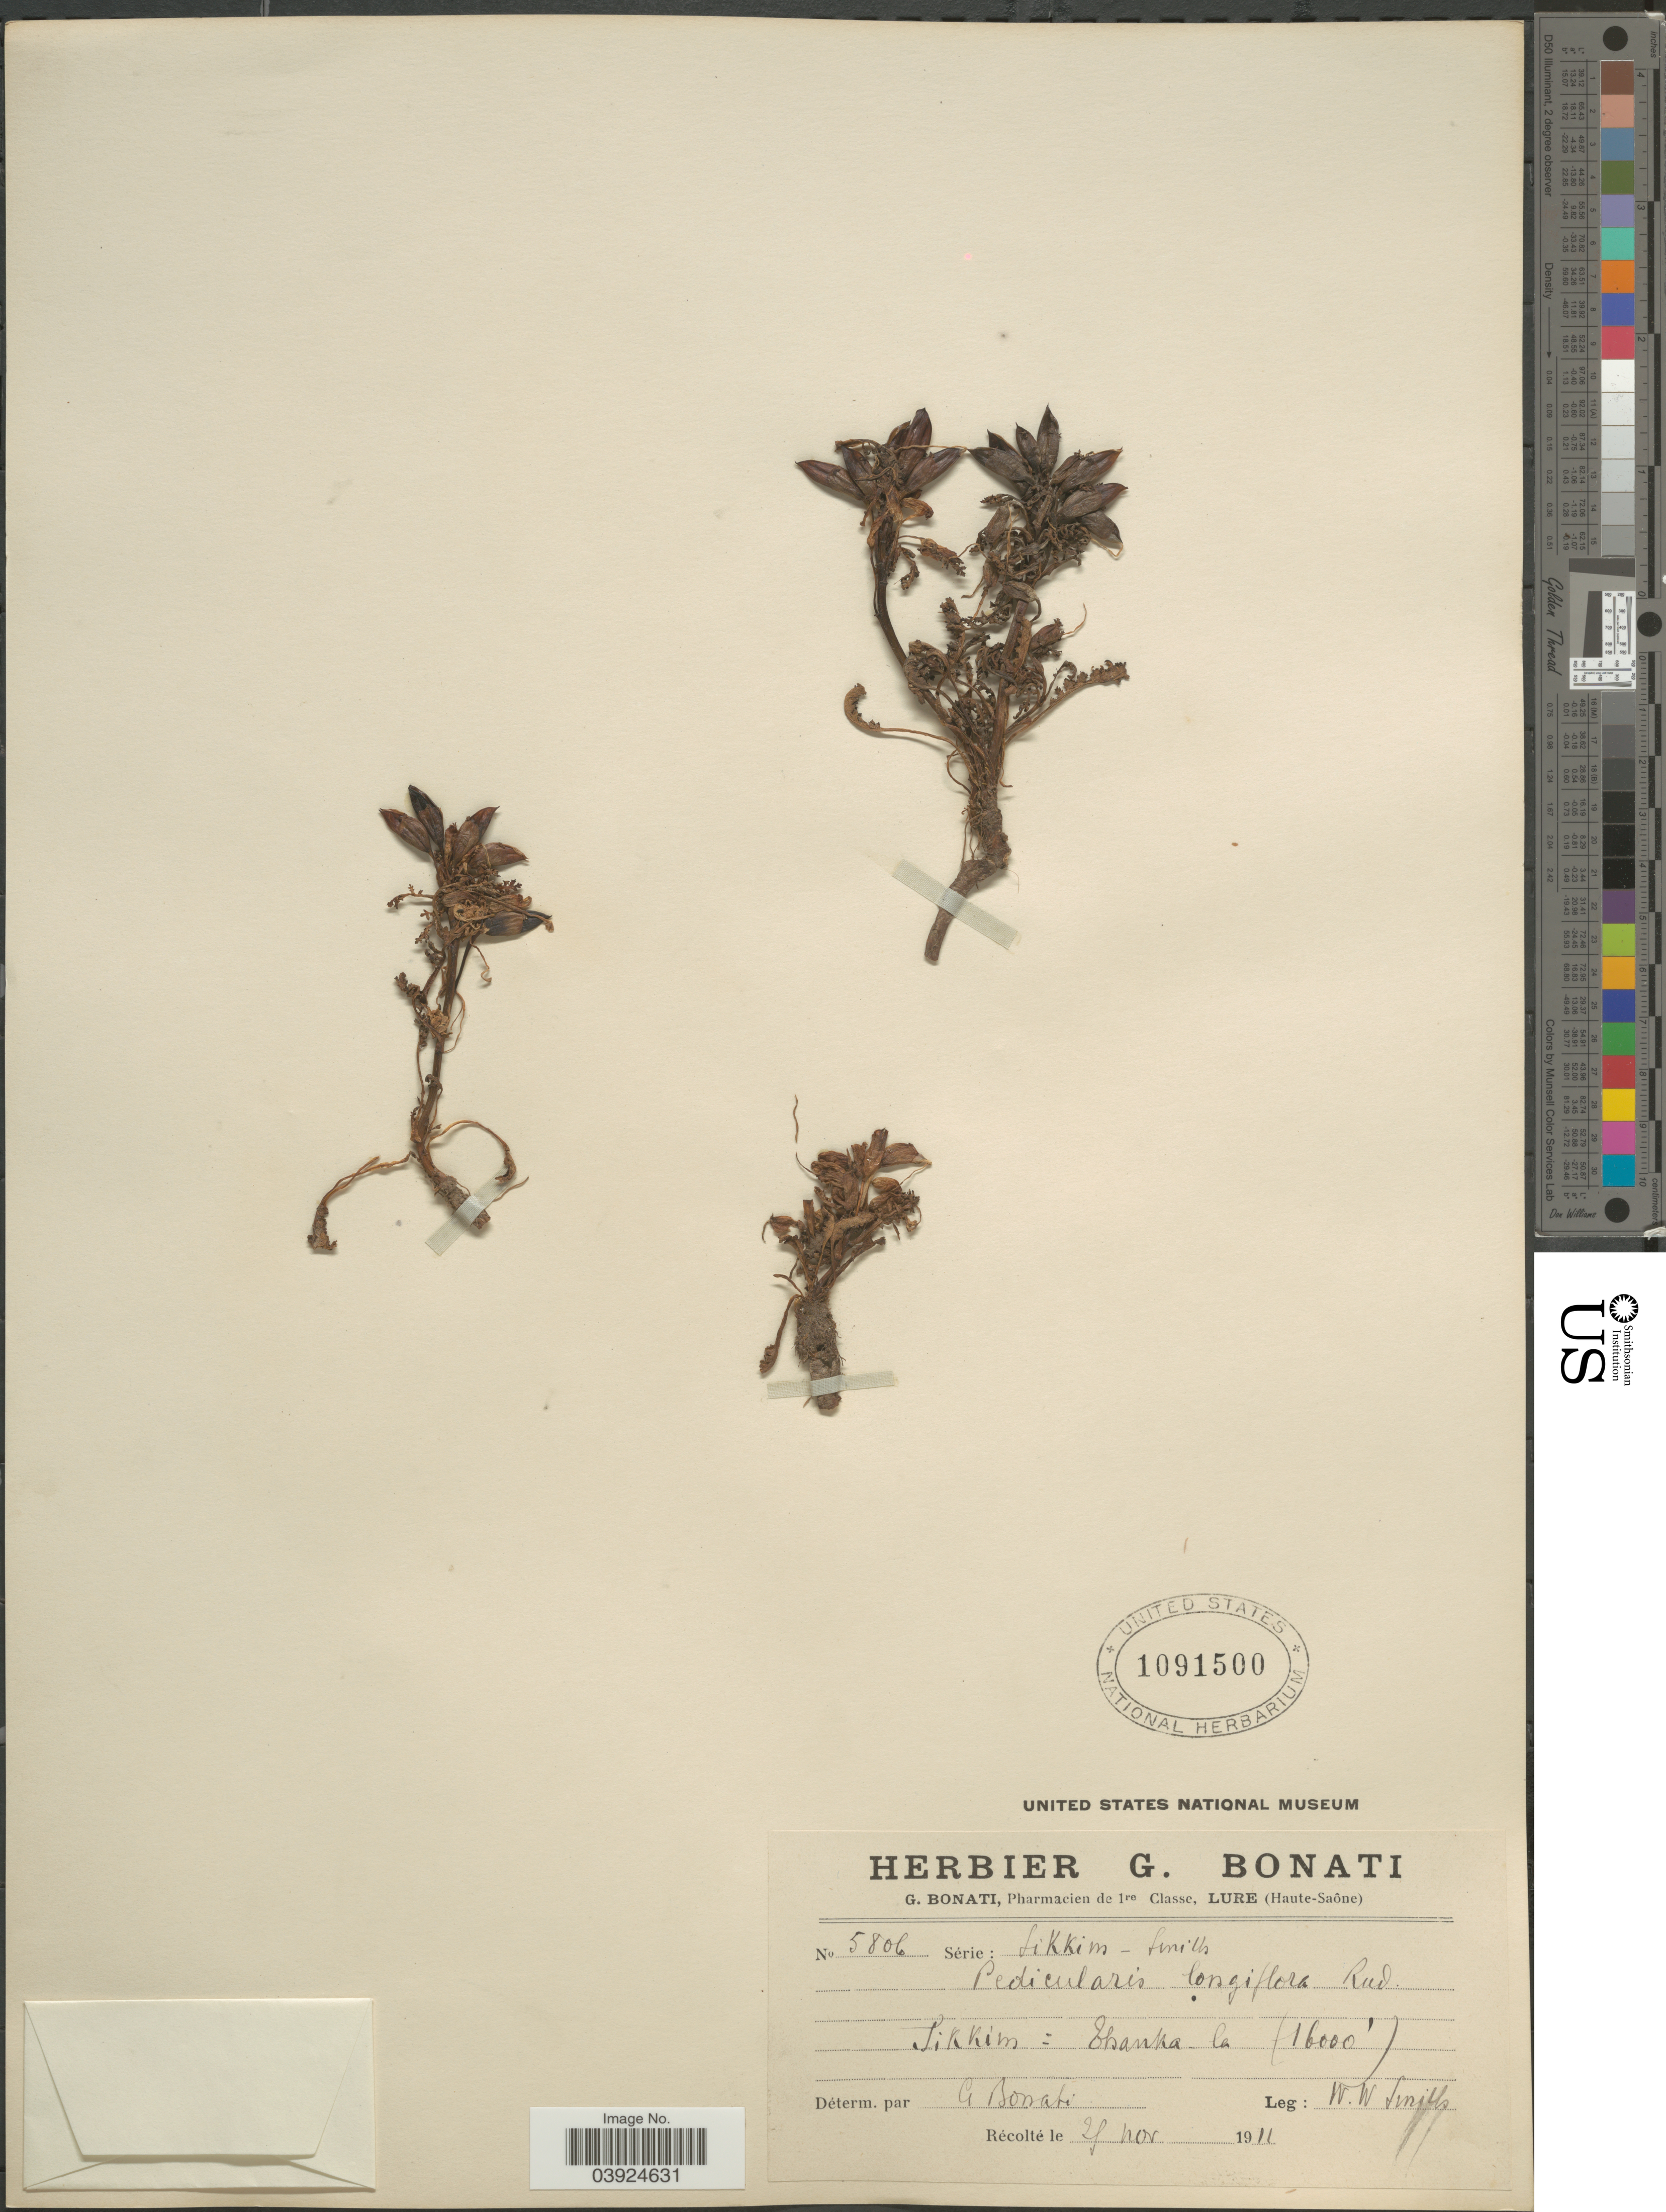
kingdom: Plantae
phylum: Tracheophyta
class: Magnoliopsida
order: Lamiales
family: Orobanchaceae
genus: Pedicularis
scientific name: Pedicularis longiflora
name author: Rudolph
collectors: W. W. Smith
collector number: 5806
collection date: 1911-11-27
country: India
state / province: Sikkim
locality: Zhanka la. [interpreted]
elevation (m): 4877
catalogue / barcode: US 1091500